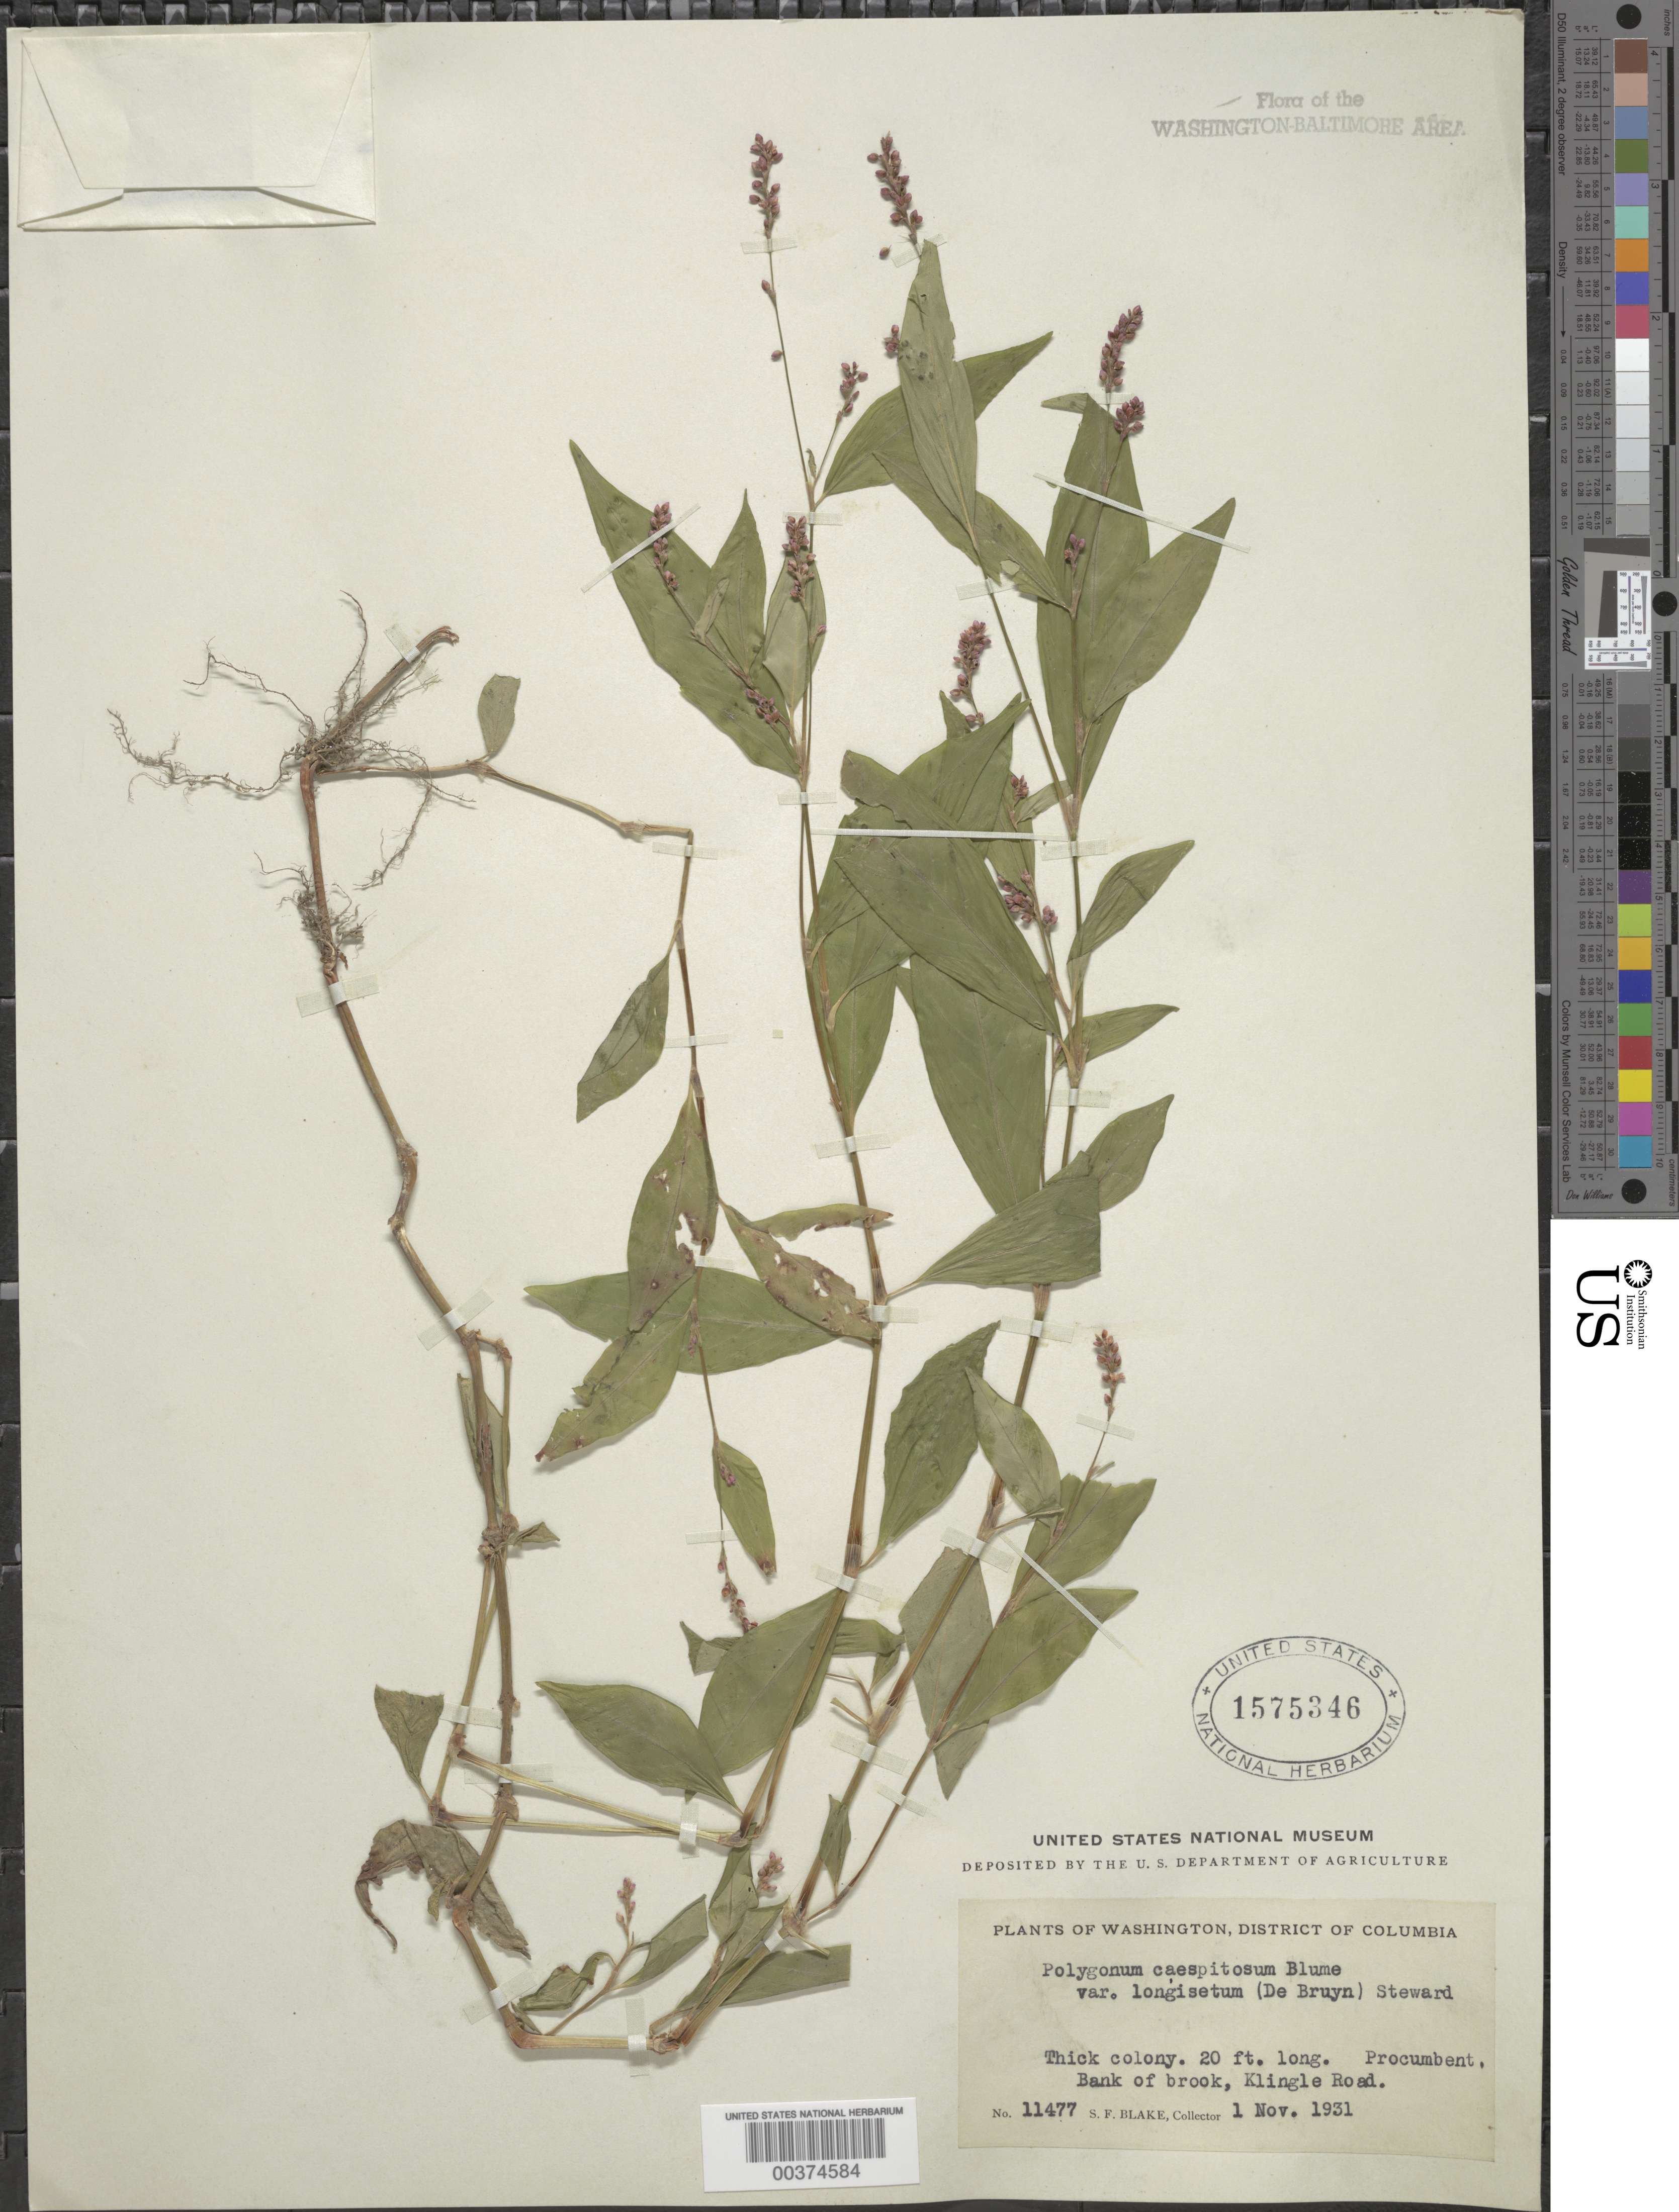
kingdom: Plantae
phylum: Tracheophyta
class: Magnoliopsida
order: Caryophyllales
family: Polygonaceae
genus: Persicaria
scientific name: Persicaria longiseta (Bruijn) Kitag.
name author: (Bruijn &) Kitag.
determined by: Atha, D. E.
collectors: S. Blake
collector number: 11477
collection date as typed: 01 Nov 1931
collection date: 1931-11-01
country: United States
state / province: District of Columbia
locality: Klingle Rd. Rock Creek Park and Vicinity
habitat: Bank of brook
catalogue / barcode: US 1575346